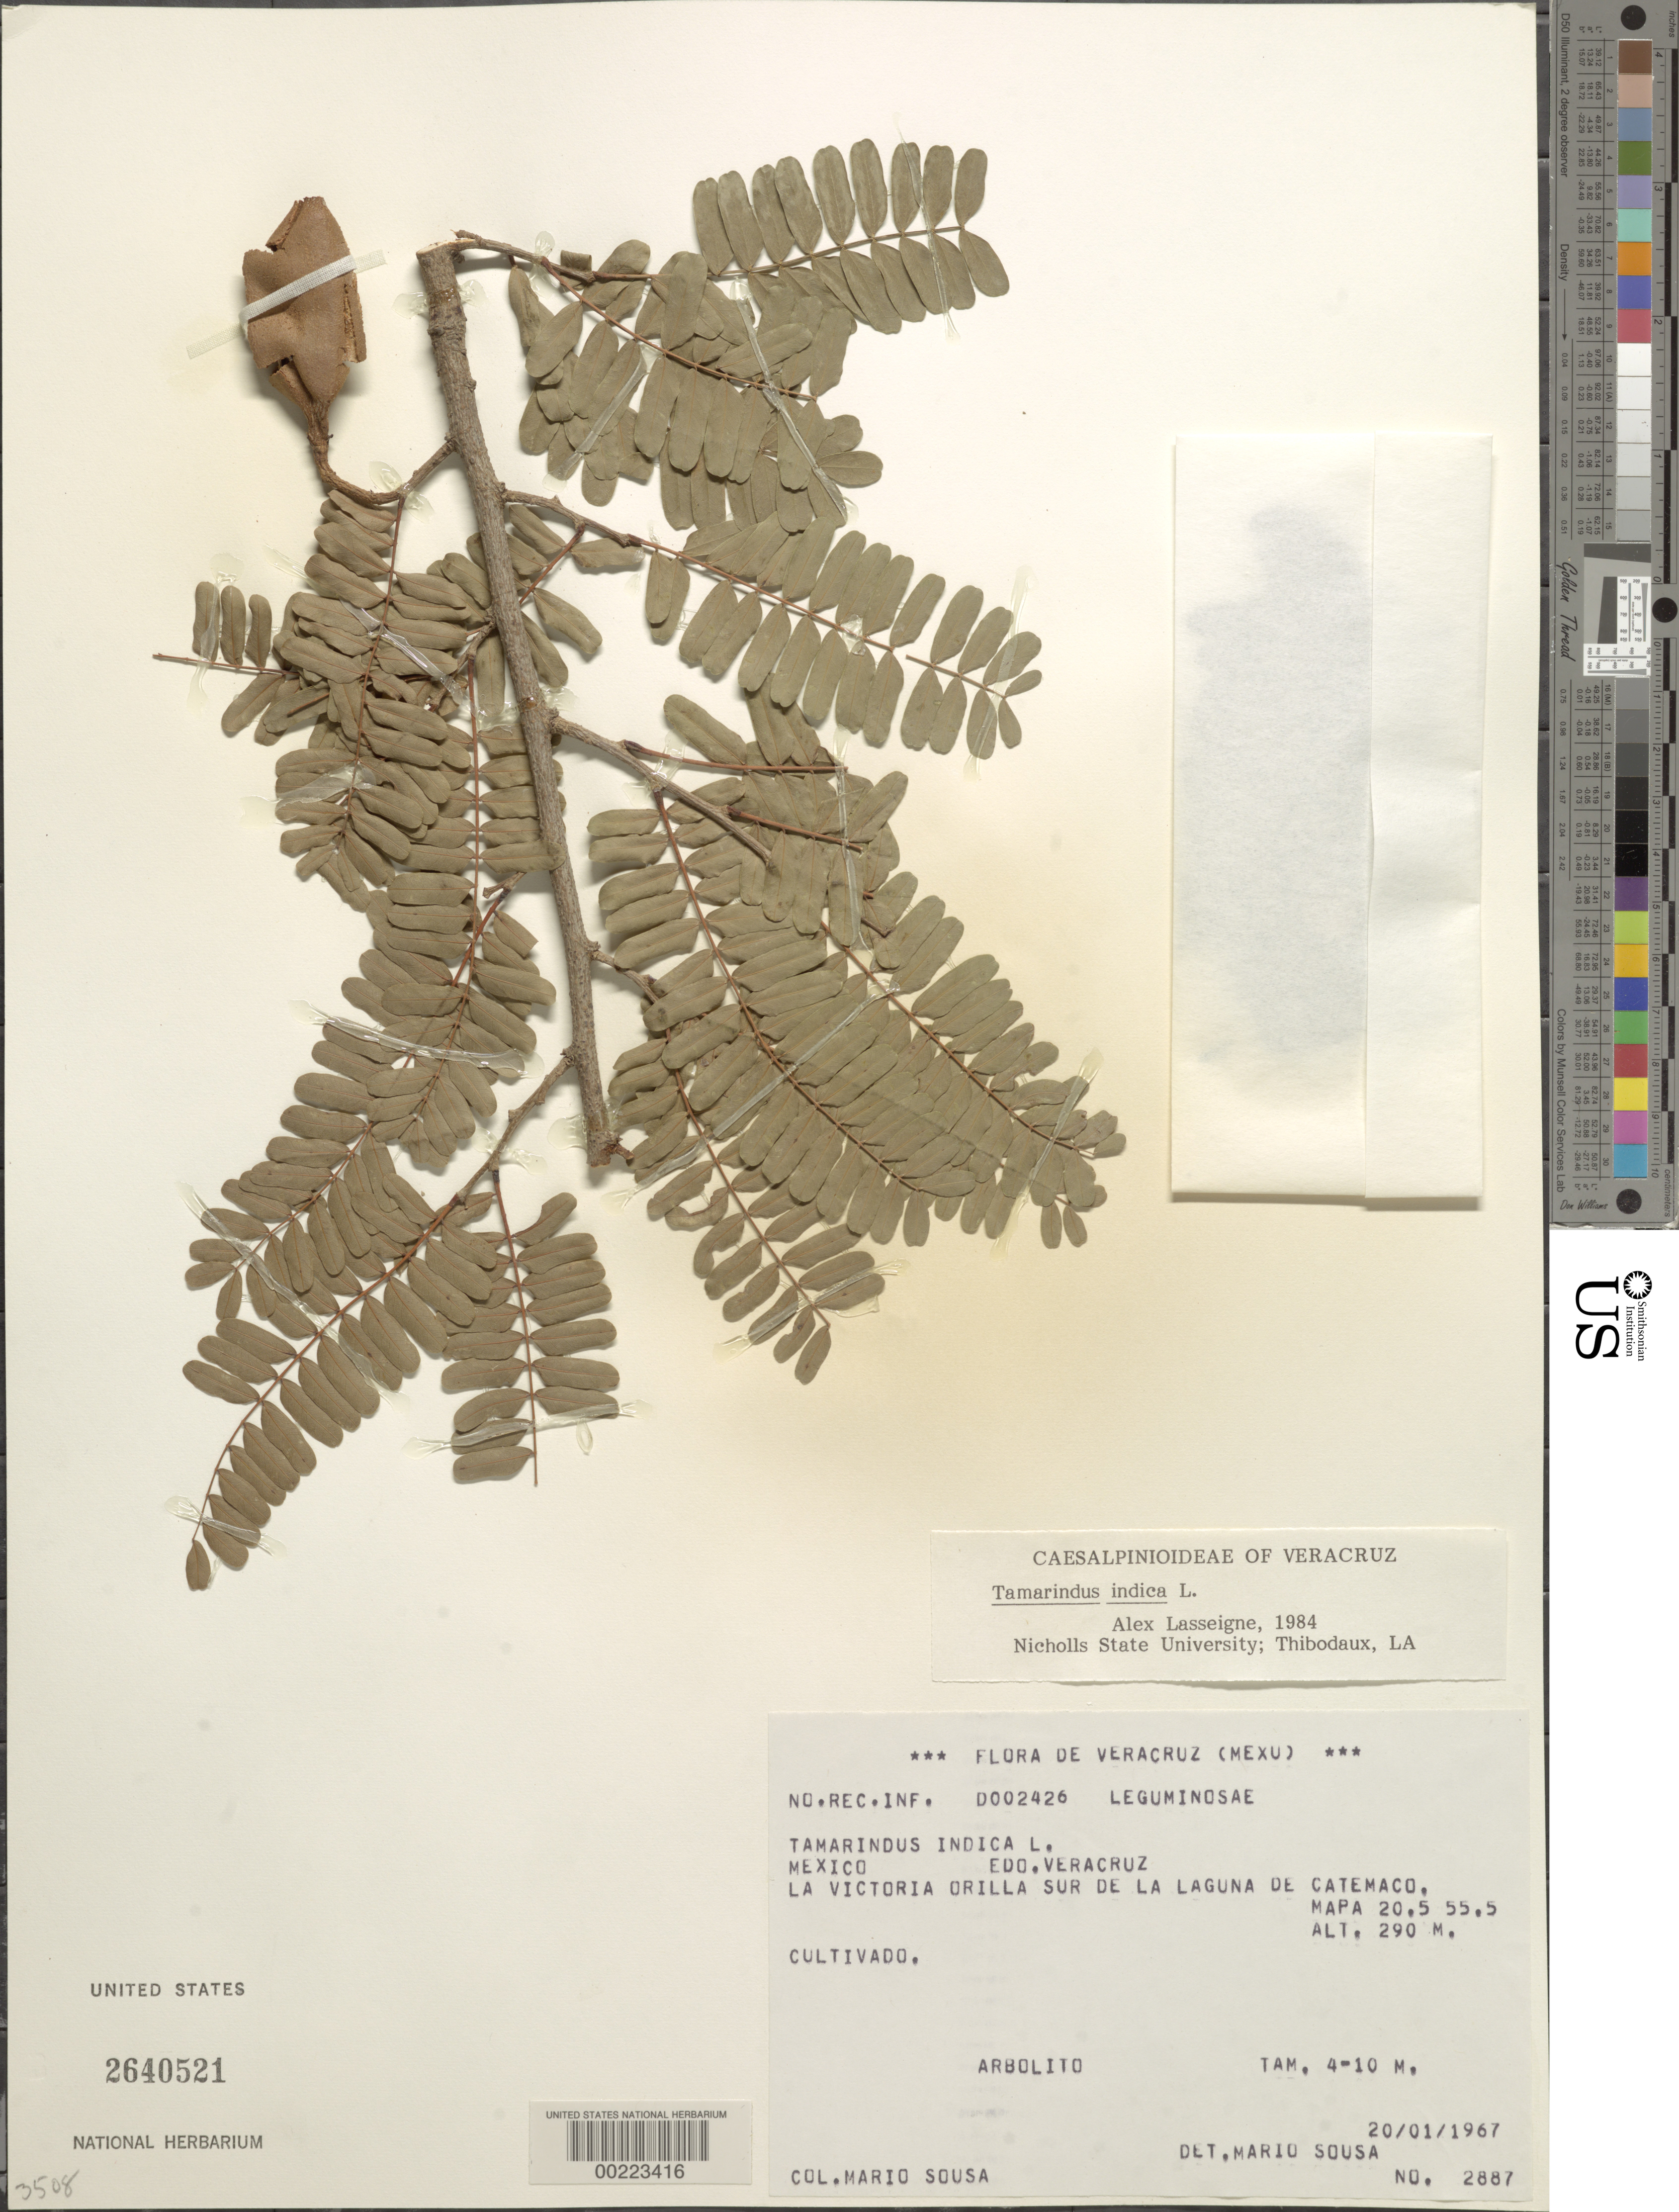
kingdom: Plantae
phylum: Tracheophyta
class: Magnoliopsida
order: Fabales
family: Fabaceae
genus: Tamarindus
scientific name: Tamarindus indica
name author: L.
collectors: M. Sousa S.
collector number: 2887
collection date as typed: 20 Jan 1967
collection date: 1967-01-20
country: Mexico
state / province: Veracruz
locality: La Victoria orilla S of laguna de catemaco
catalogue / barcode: US 2640521